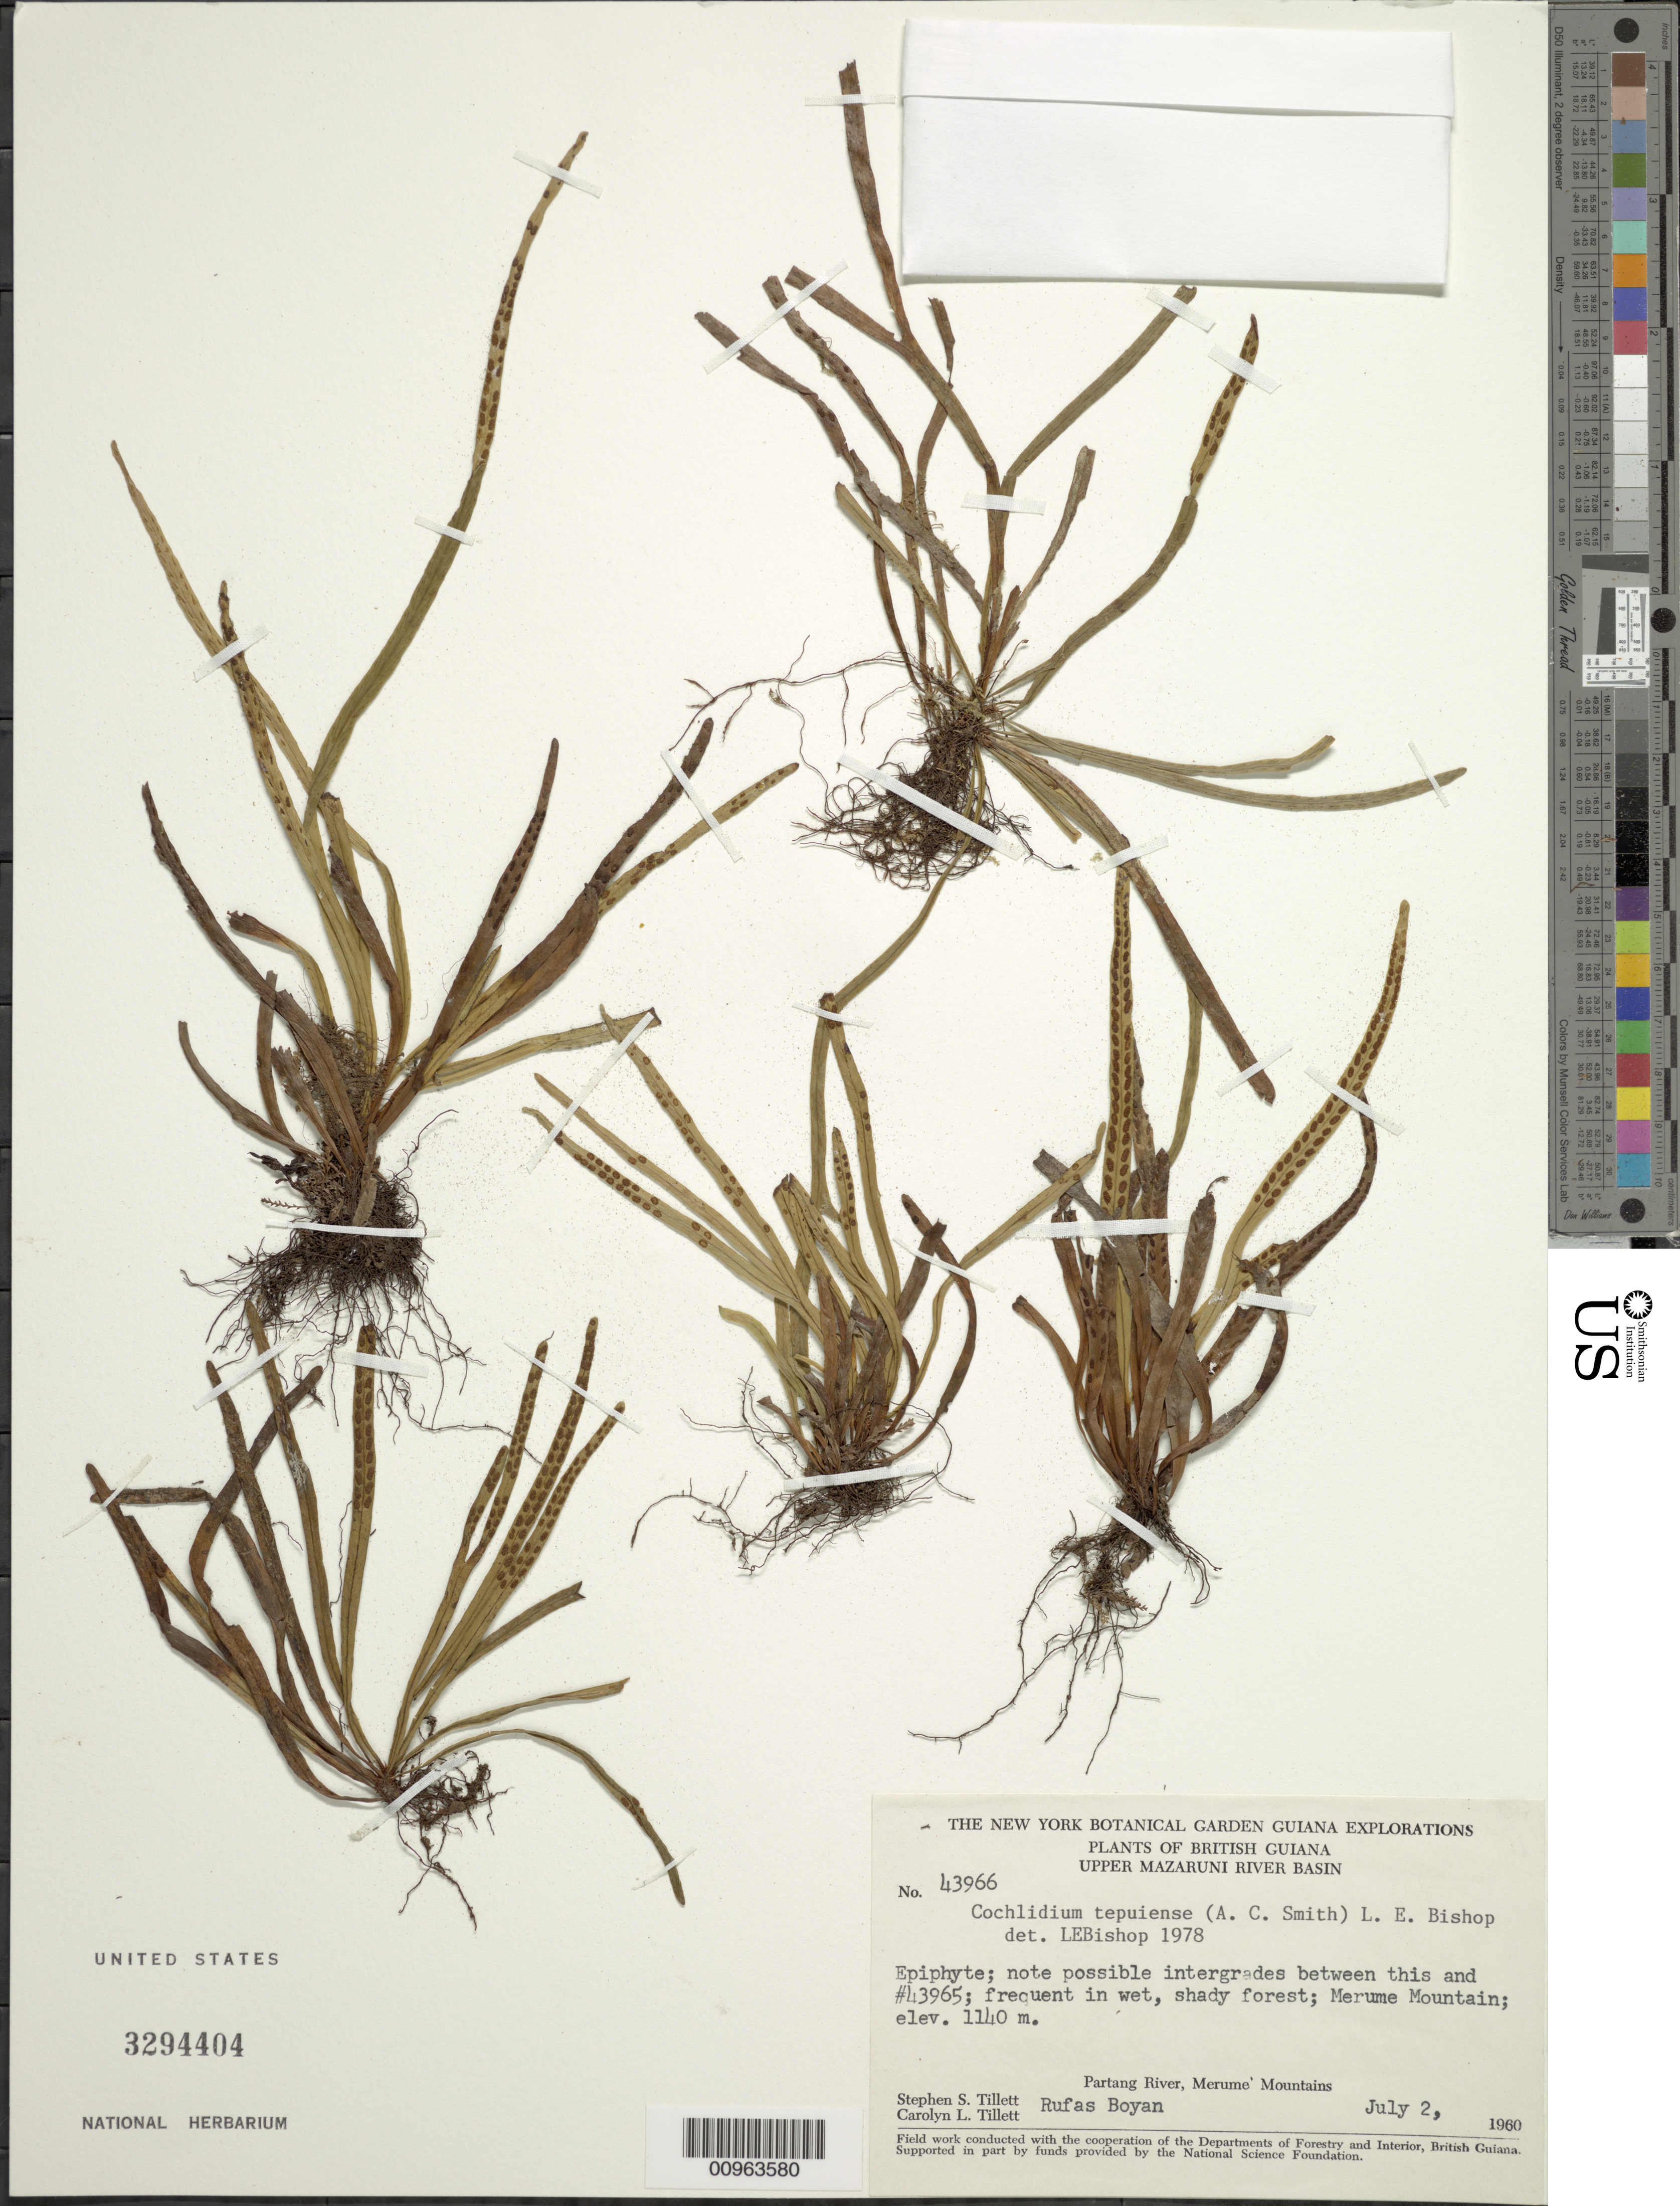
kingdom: Plantae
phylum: Tracheophyta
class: Polypodiopsida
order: Polypodiales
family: Polypodiaceae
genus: Cochlidium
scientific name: Cochlidium tepuiense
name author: (A.C. Sm.) L.E. Bishop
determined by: Bishop, L. E.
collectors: S. S. Tillett, C. L. Tillett & R. Boyan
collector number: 43966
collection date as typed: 2-Jul-60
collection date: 1960-07-02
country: Guyana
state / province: Cuyuni-Mazaruni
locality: Merume Mts., Partang R., upper Mazaruni River Basin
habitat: Wet shady forest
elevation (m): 347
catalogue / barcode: US 3294404